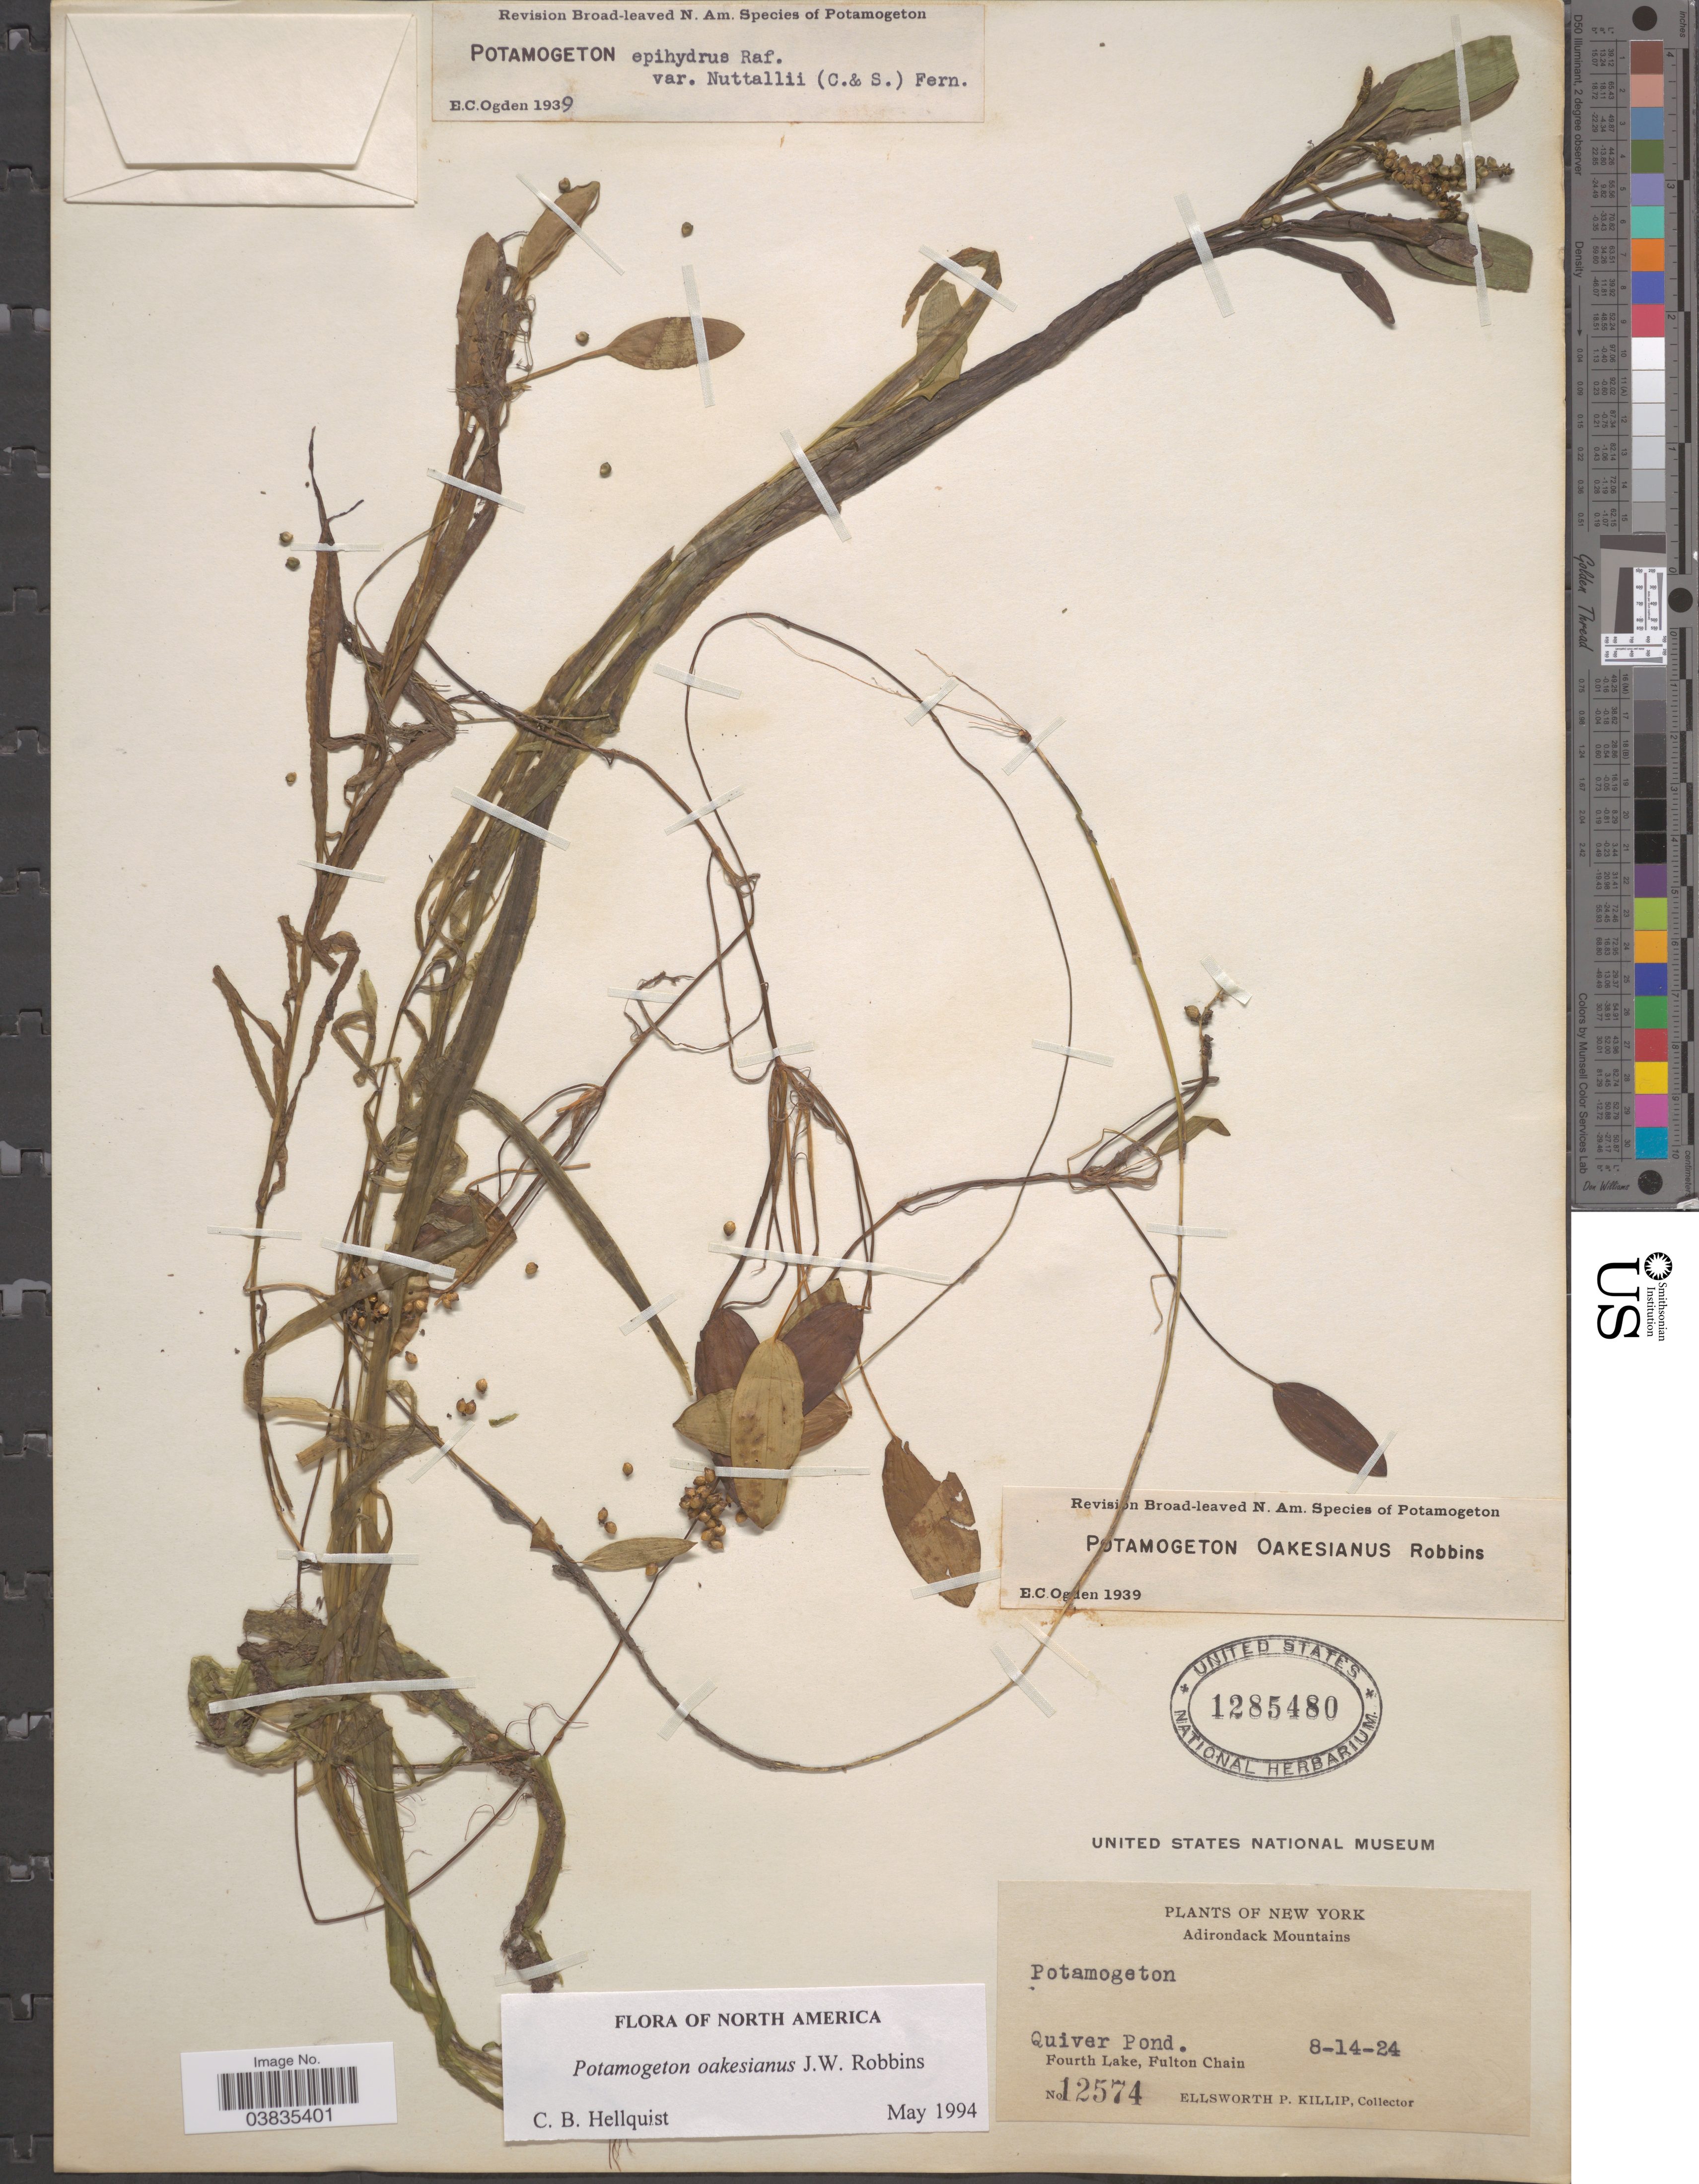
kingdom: Plantae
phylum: Tracheophyta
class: Liliopsida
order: Alismatales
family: Potamogetonaceae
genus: Potamogeton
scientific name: Potamogeton oakesianus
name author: J.W. Robbins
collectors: E. P. Killip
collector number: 12574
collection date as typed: Transcribed d/m/y: 14/8/24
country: United States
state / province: New York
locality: Adirondack Mountains. Quiver Pond. Fourth Lake, Fulton Chain.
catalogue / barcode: US 1285480